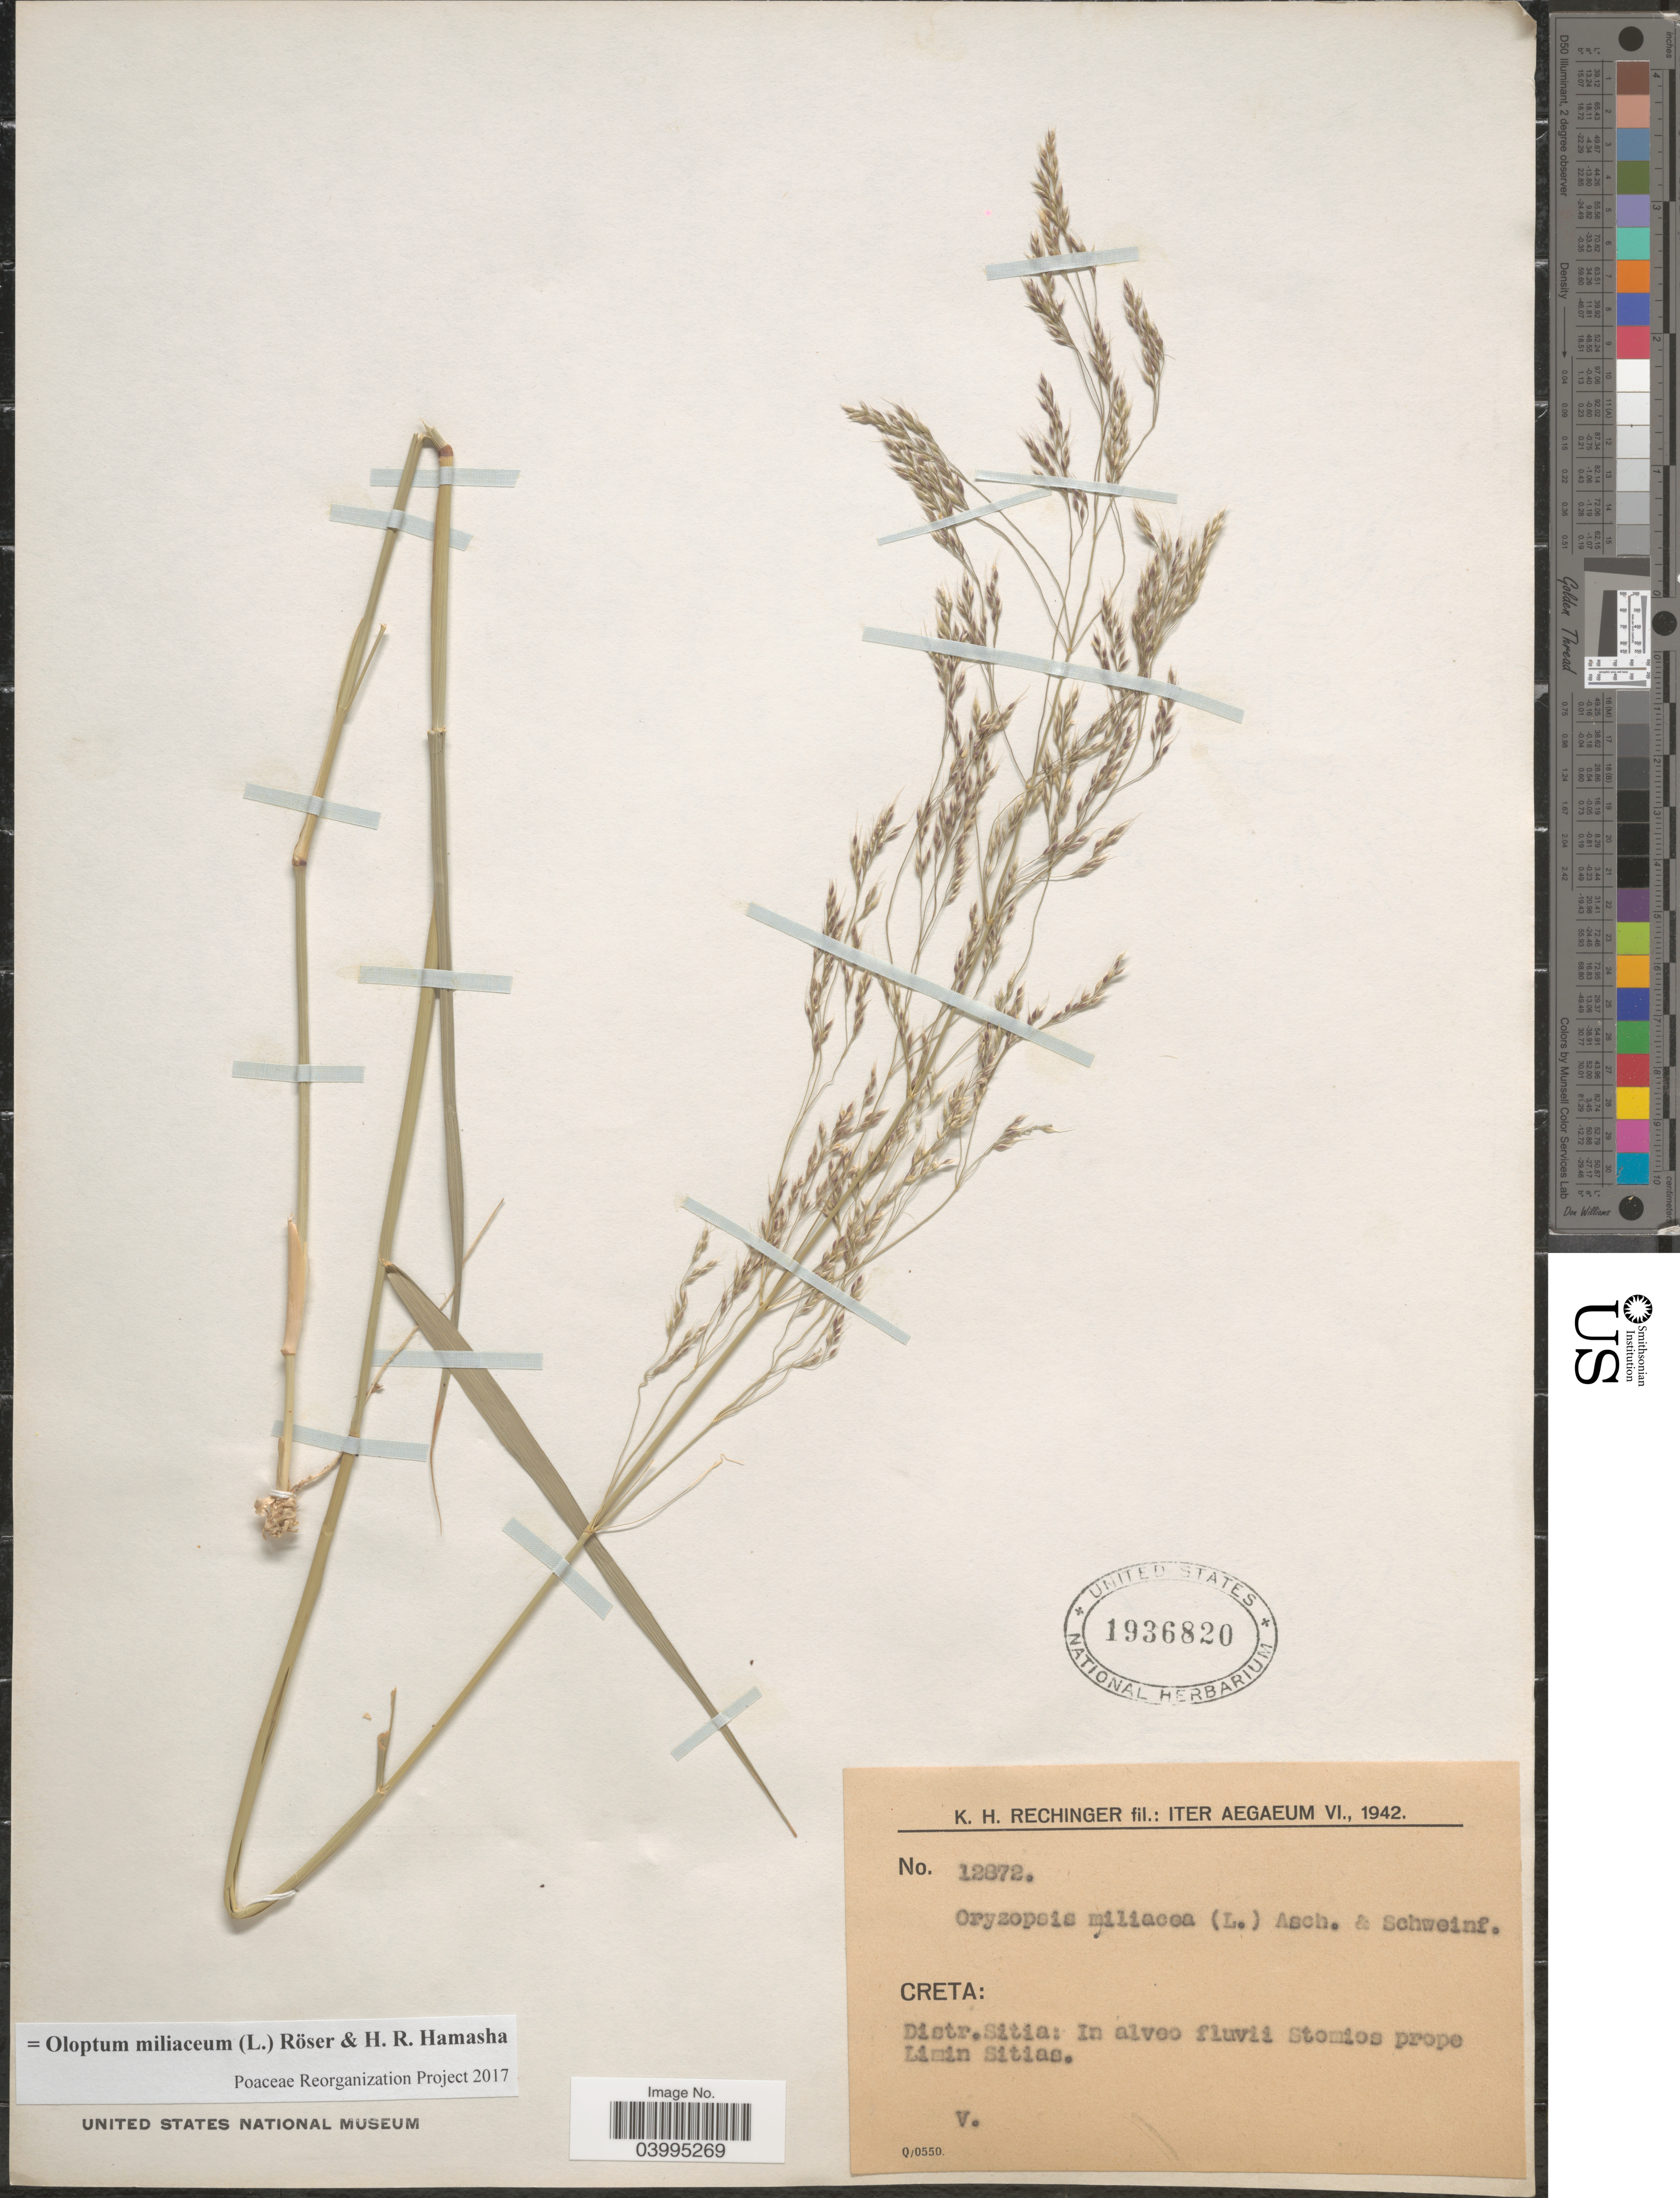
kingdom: Plantae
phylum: Tracheophyta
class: Liliopsida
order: Poales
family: Poaceae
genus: Oloptum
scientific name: Oloptum miliaceum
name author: Röser & H. R. Hamasha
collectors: K. H. Rechinger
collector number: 12872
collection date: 1942-05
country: Greece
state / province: Crete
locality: Iter Aegaeum VI. Creta: Distr.Sitia: In alveo fluvii Stomios prope Limin Sitias.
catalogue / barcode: US 1936820